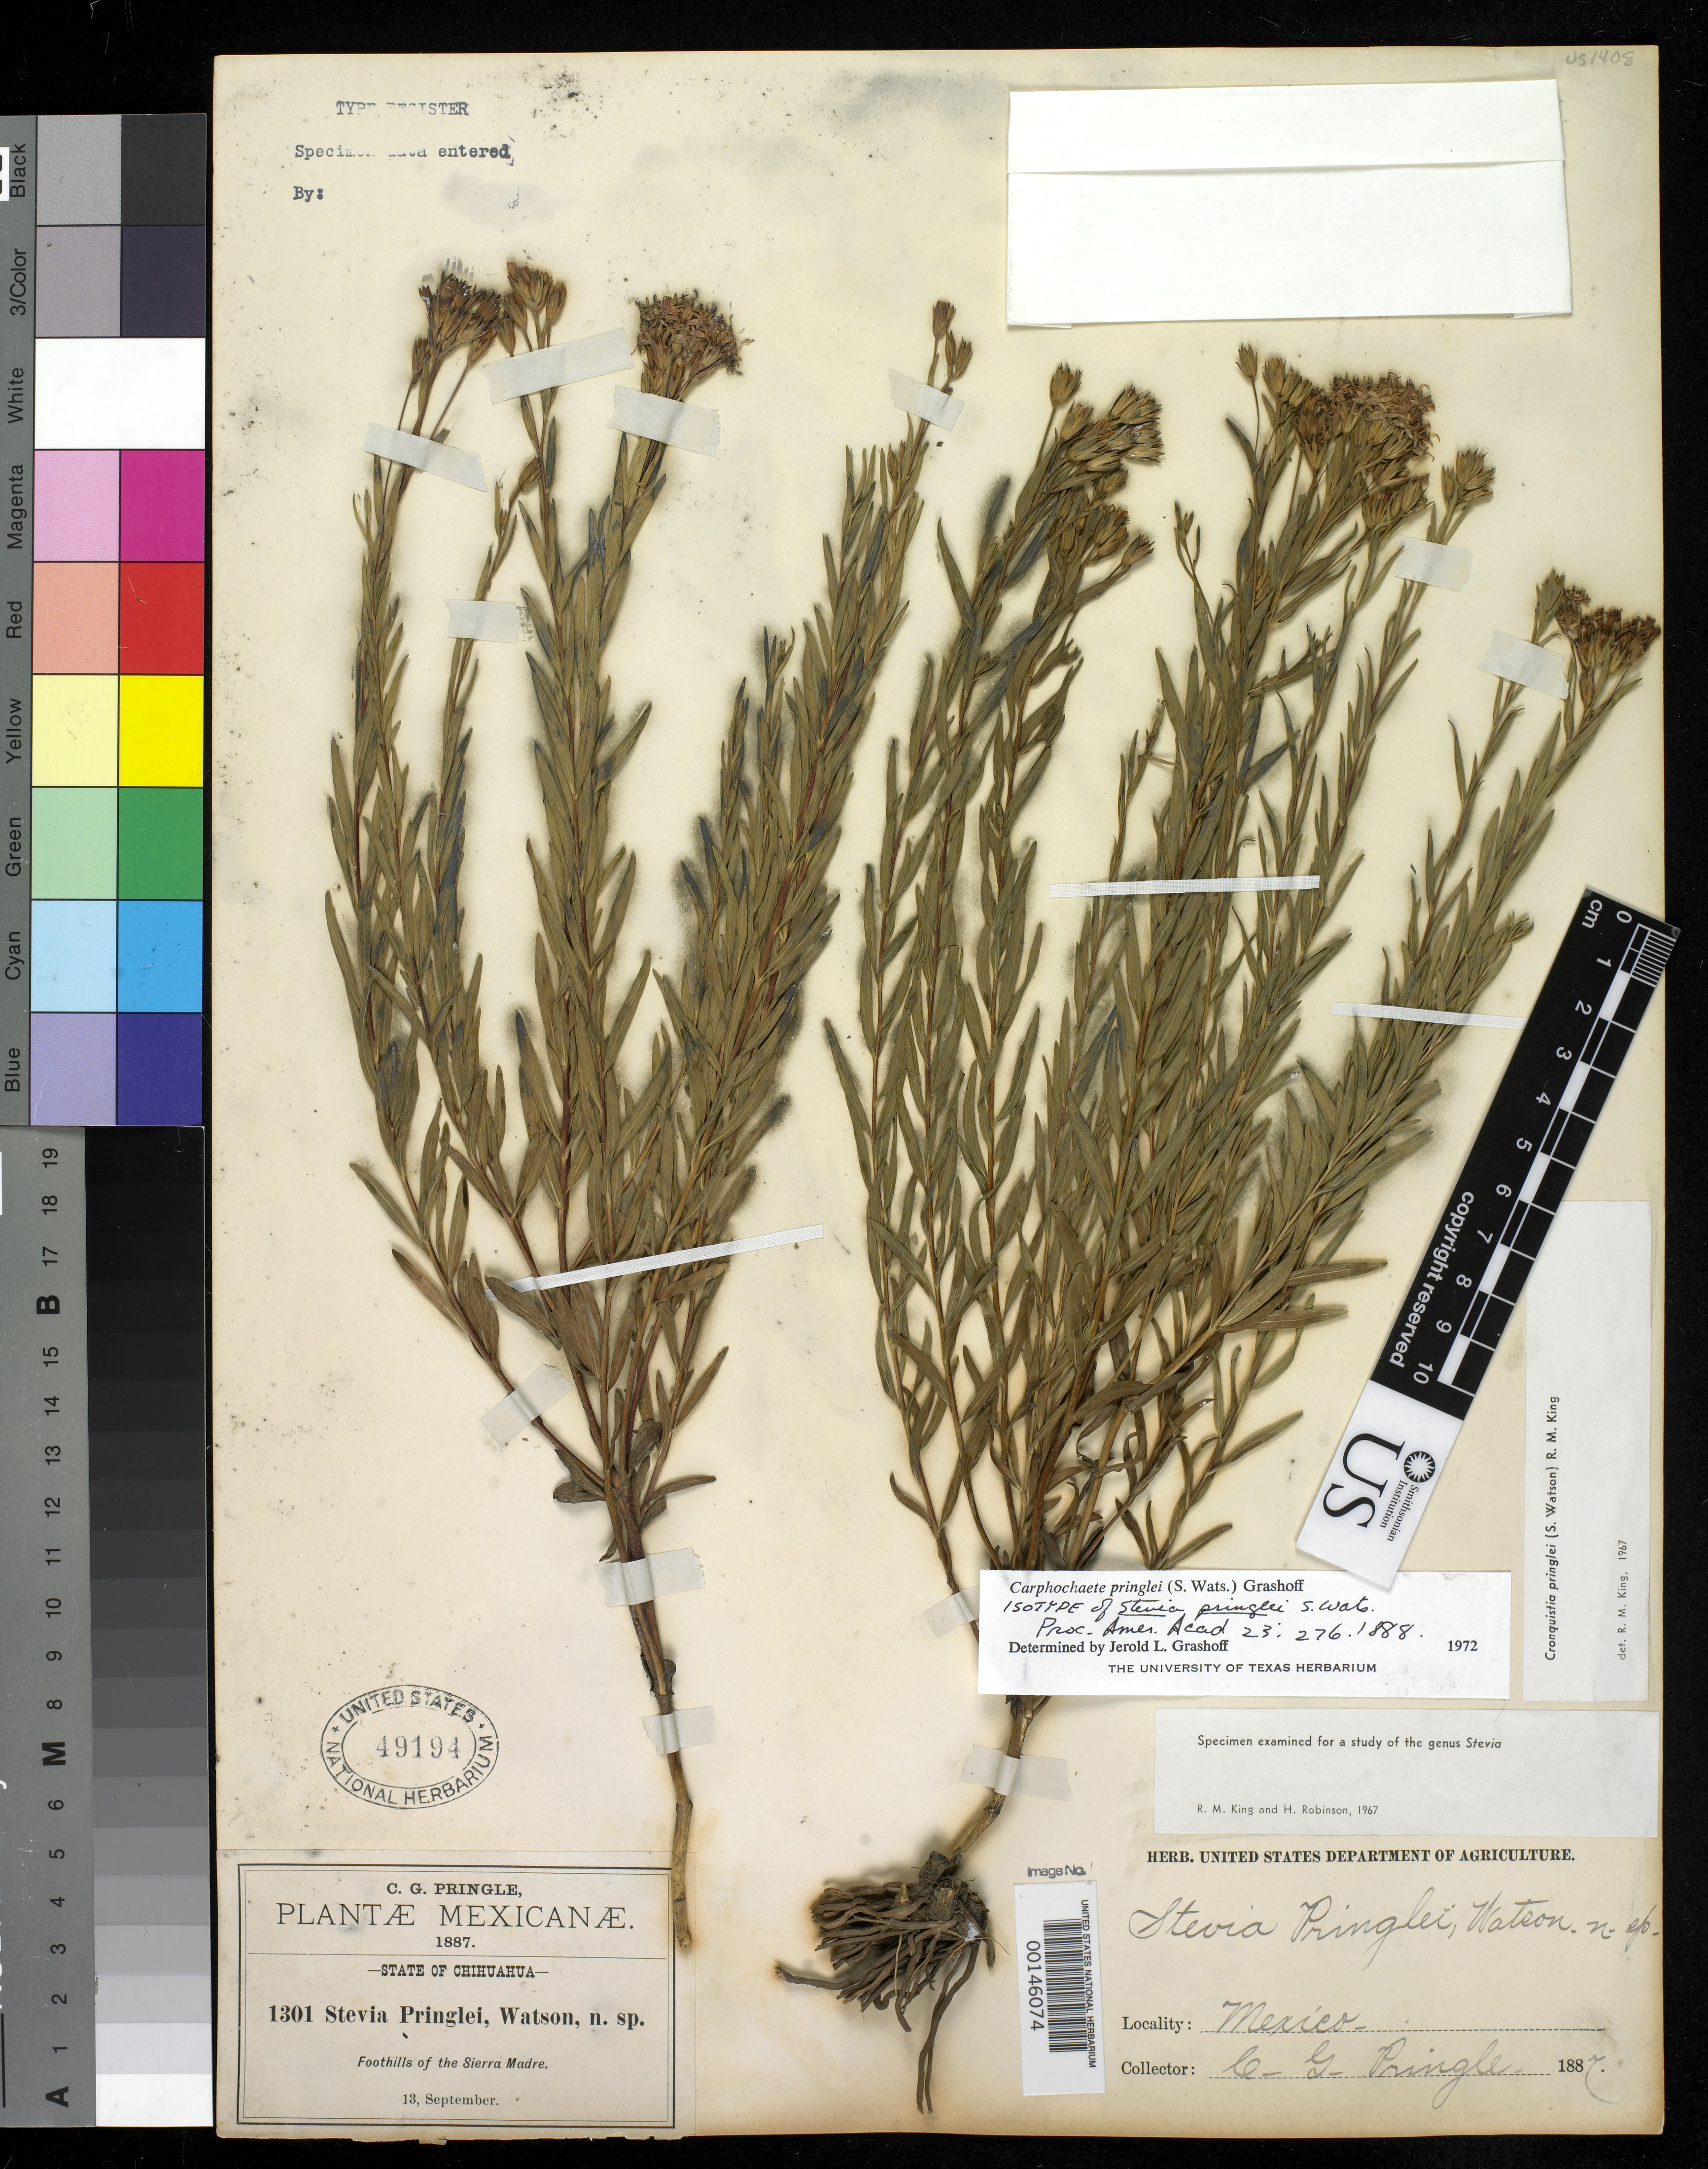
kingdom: Plantae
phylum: Tracheophyta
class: Magnoliopsida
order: Asterales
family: Asteraceae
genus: Stevia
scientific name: Stevia pringlei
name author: S. Watson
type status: Isotype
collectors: C. G. Pringle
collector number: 1301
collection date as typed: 13 Sep 1887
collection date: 1887-09-13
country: Mexico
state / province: Chihuahua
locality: Foothills of Sierra Madre.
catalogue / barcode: US 49194